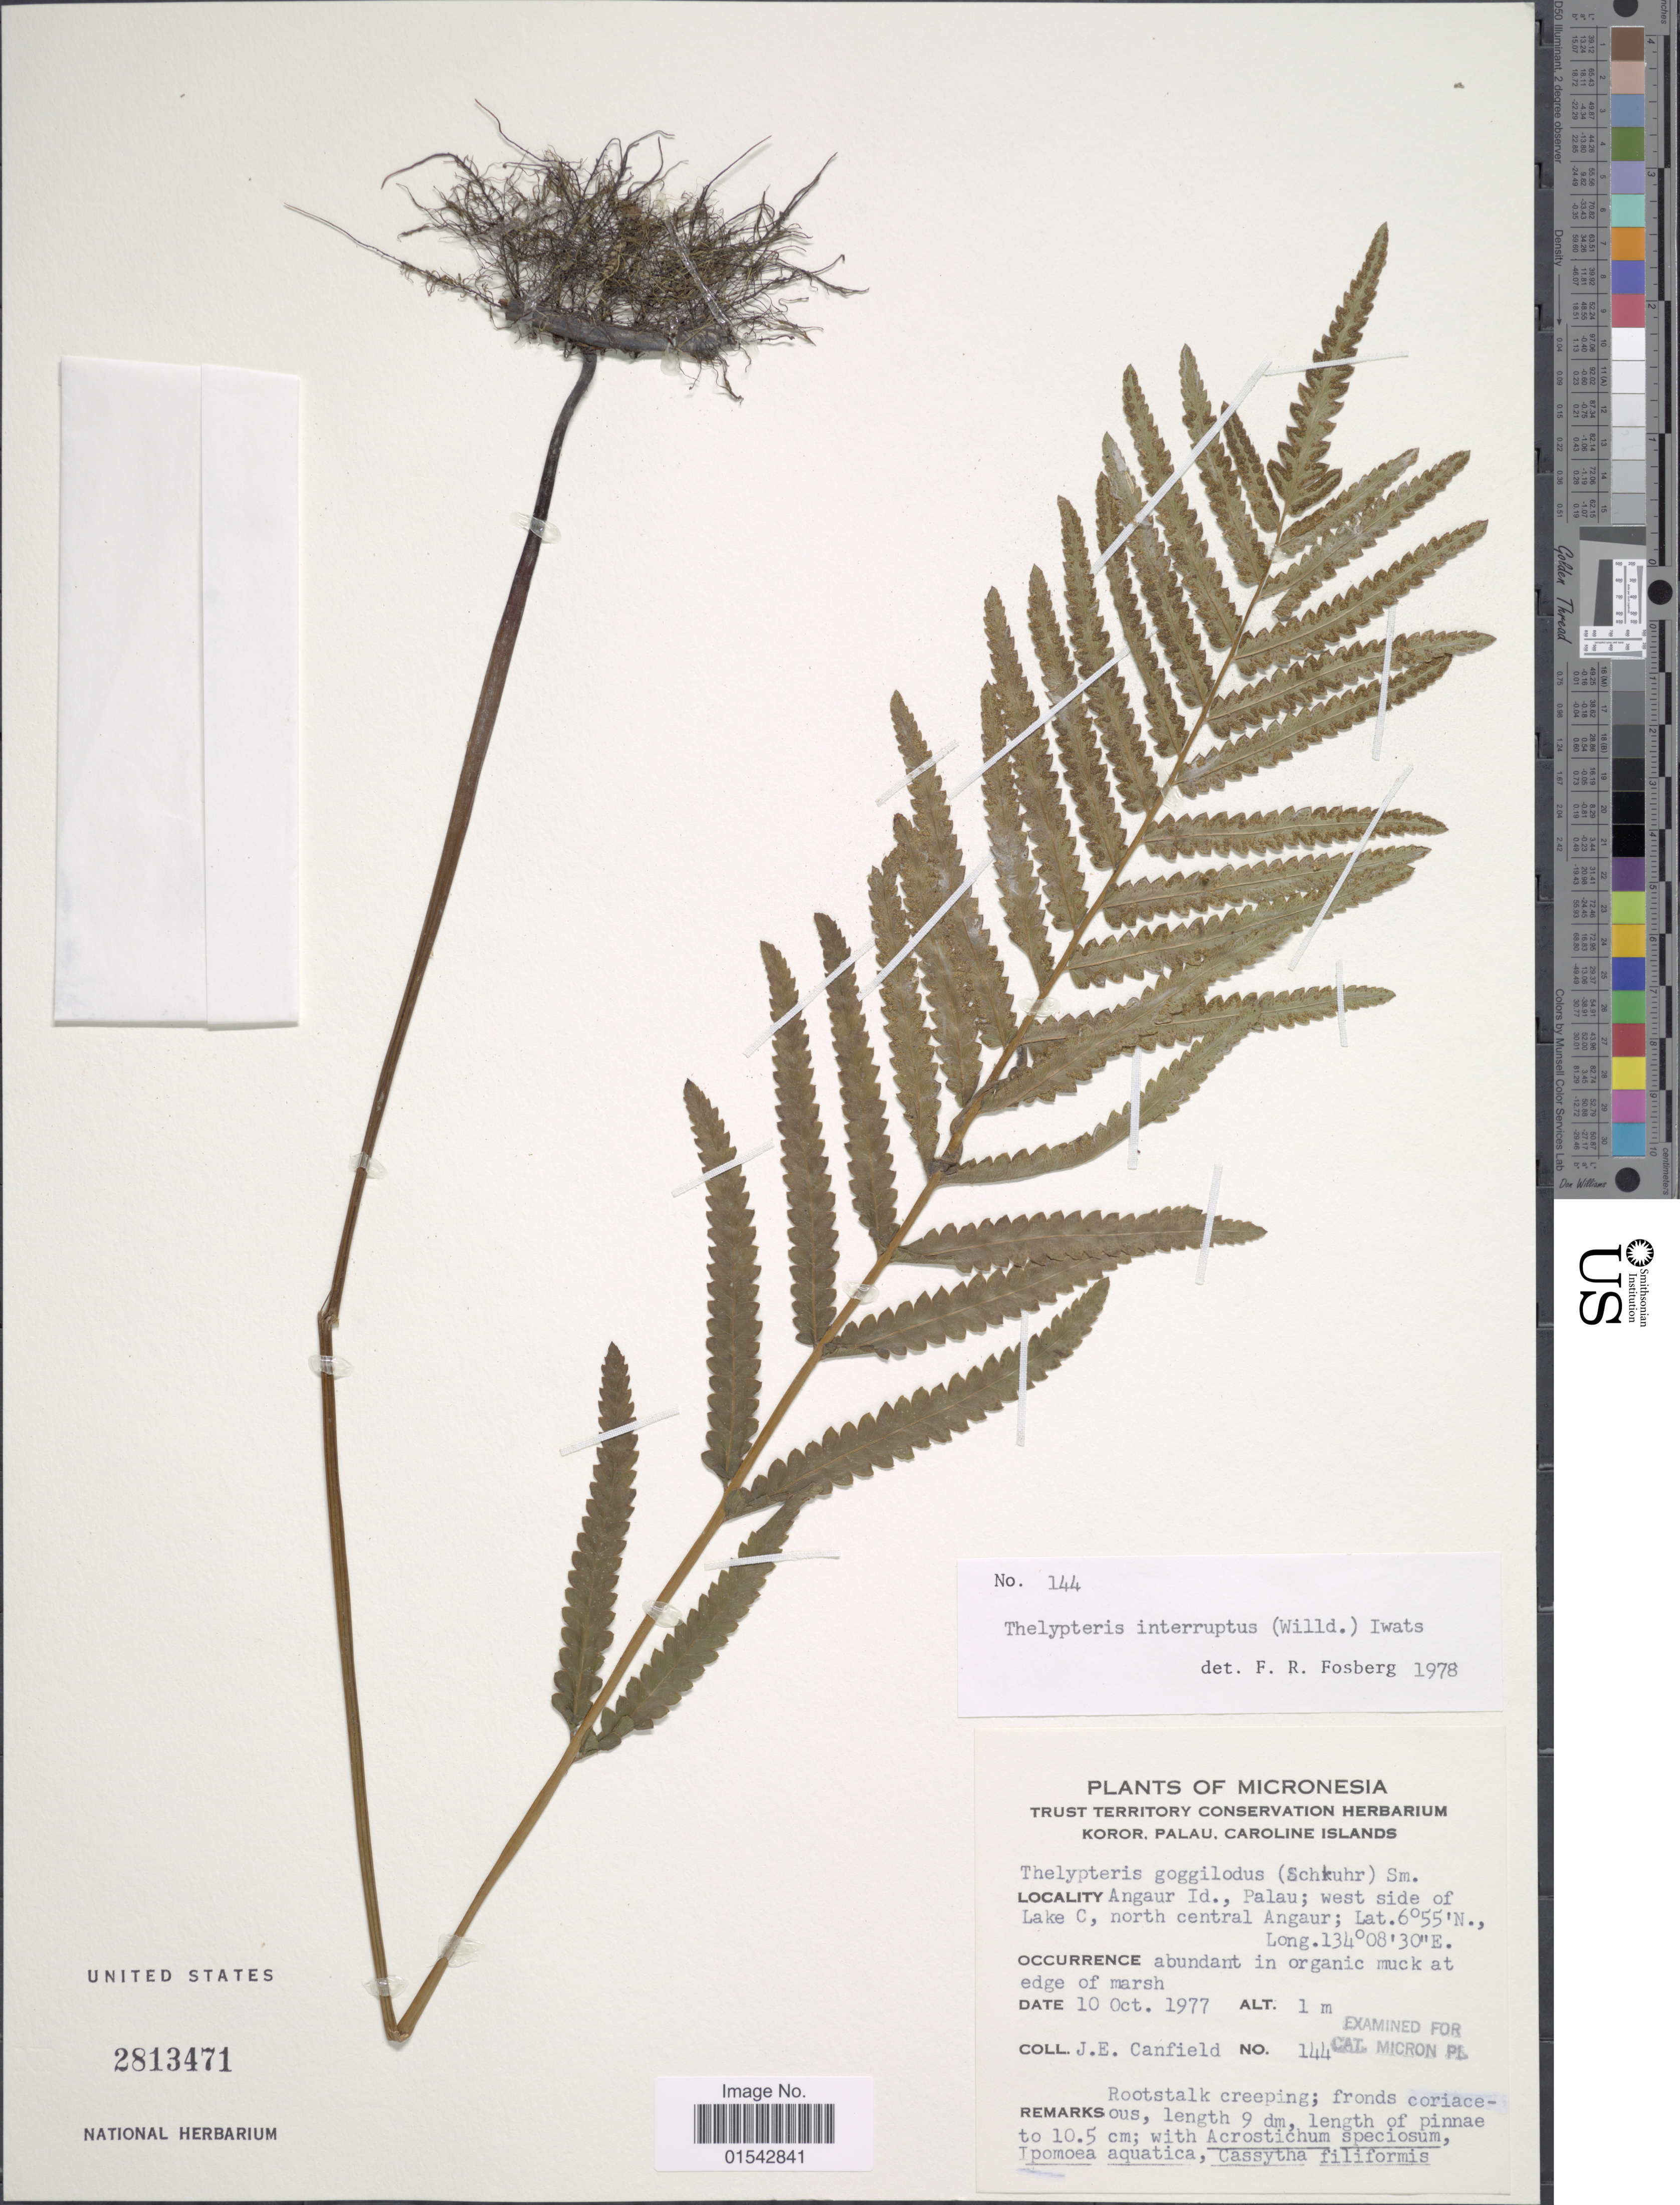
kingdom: Plantae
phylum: Tracheophyta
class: Polypodiopsida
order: Polypodiales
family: Thelypteridaceae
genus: Cyclosorus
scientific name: Cyclosorus interruptus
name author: (Willd.) H. Itô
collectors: J. E. Canfield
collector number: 144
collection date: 1977-10-10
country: Palau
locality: Micronesia, Koror, Palau, Caroline Islands, Angaur id., west side of Lake c, north central Angaur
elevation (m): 1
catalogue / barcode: US 2813471